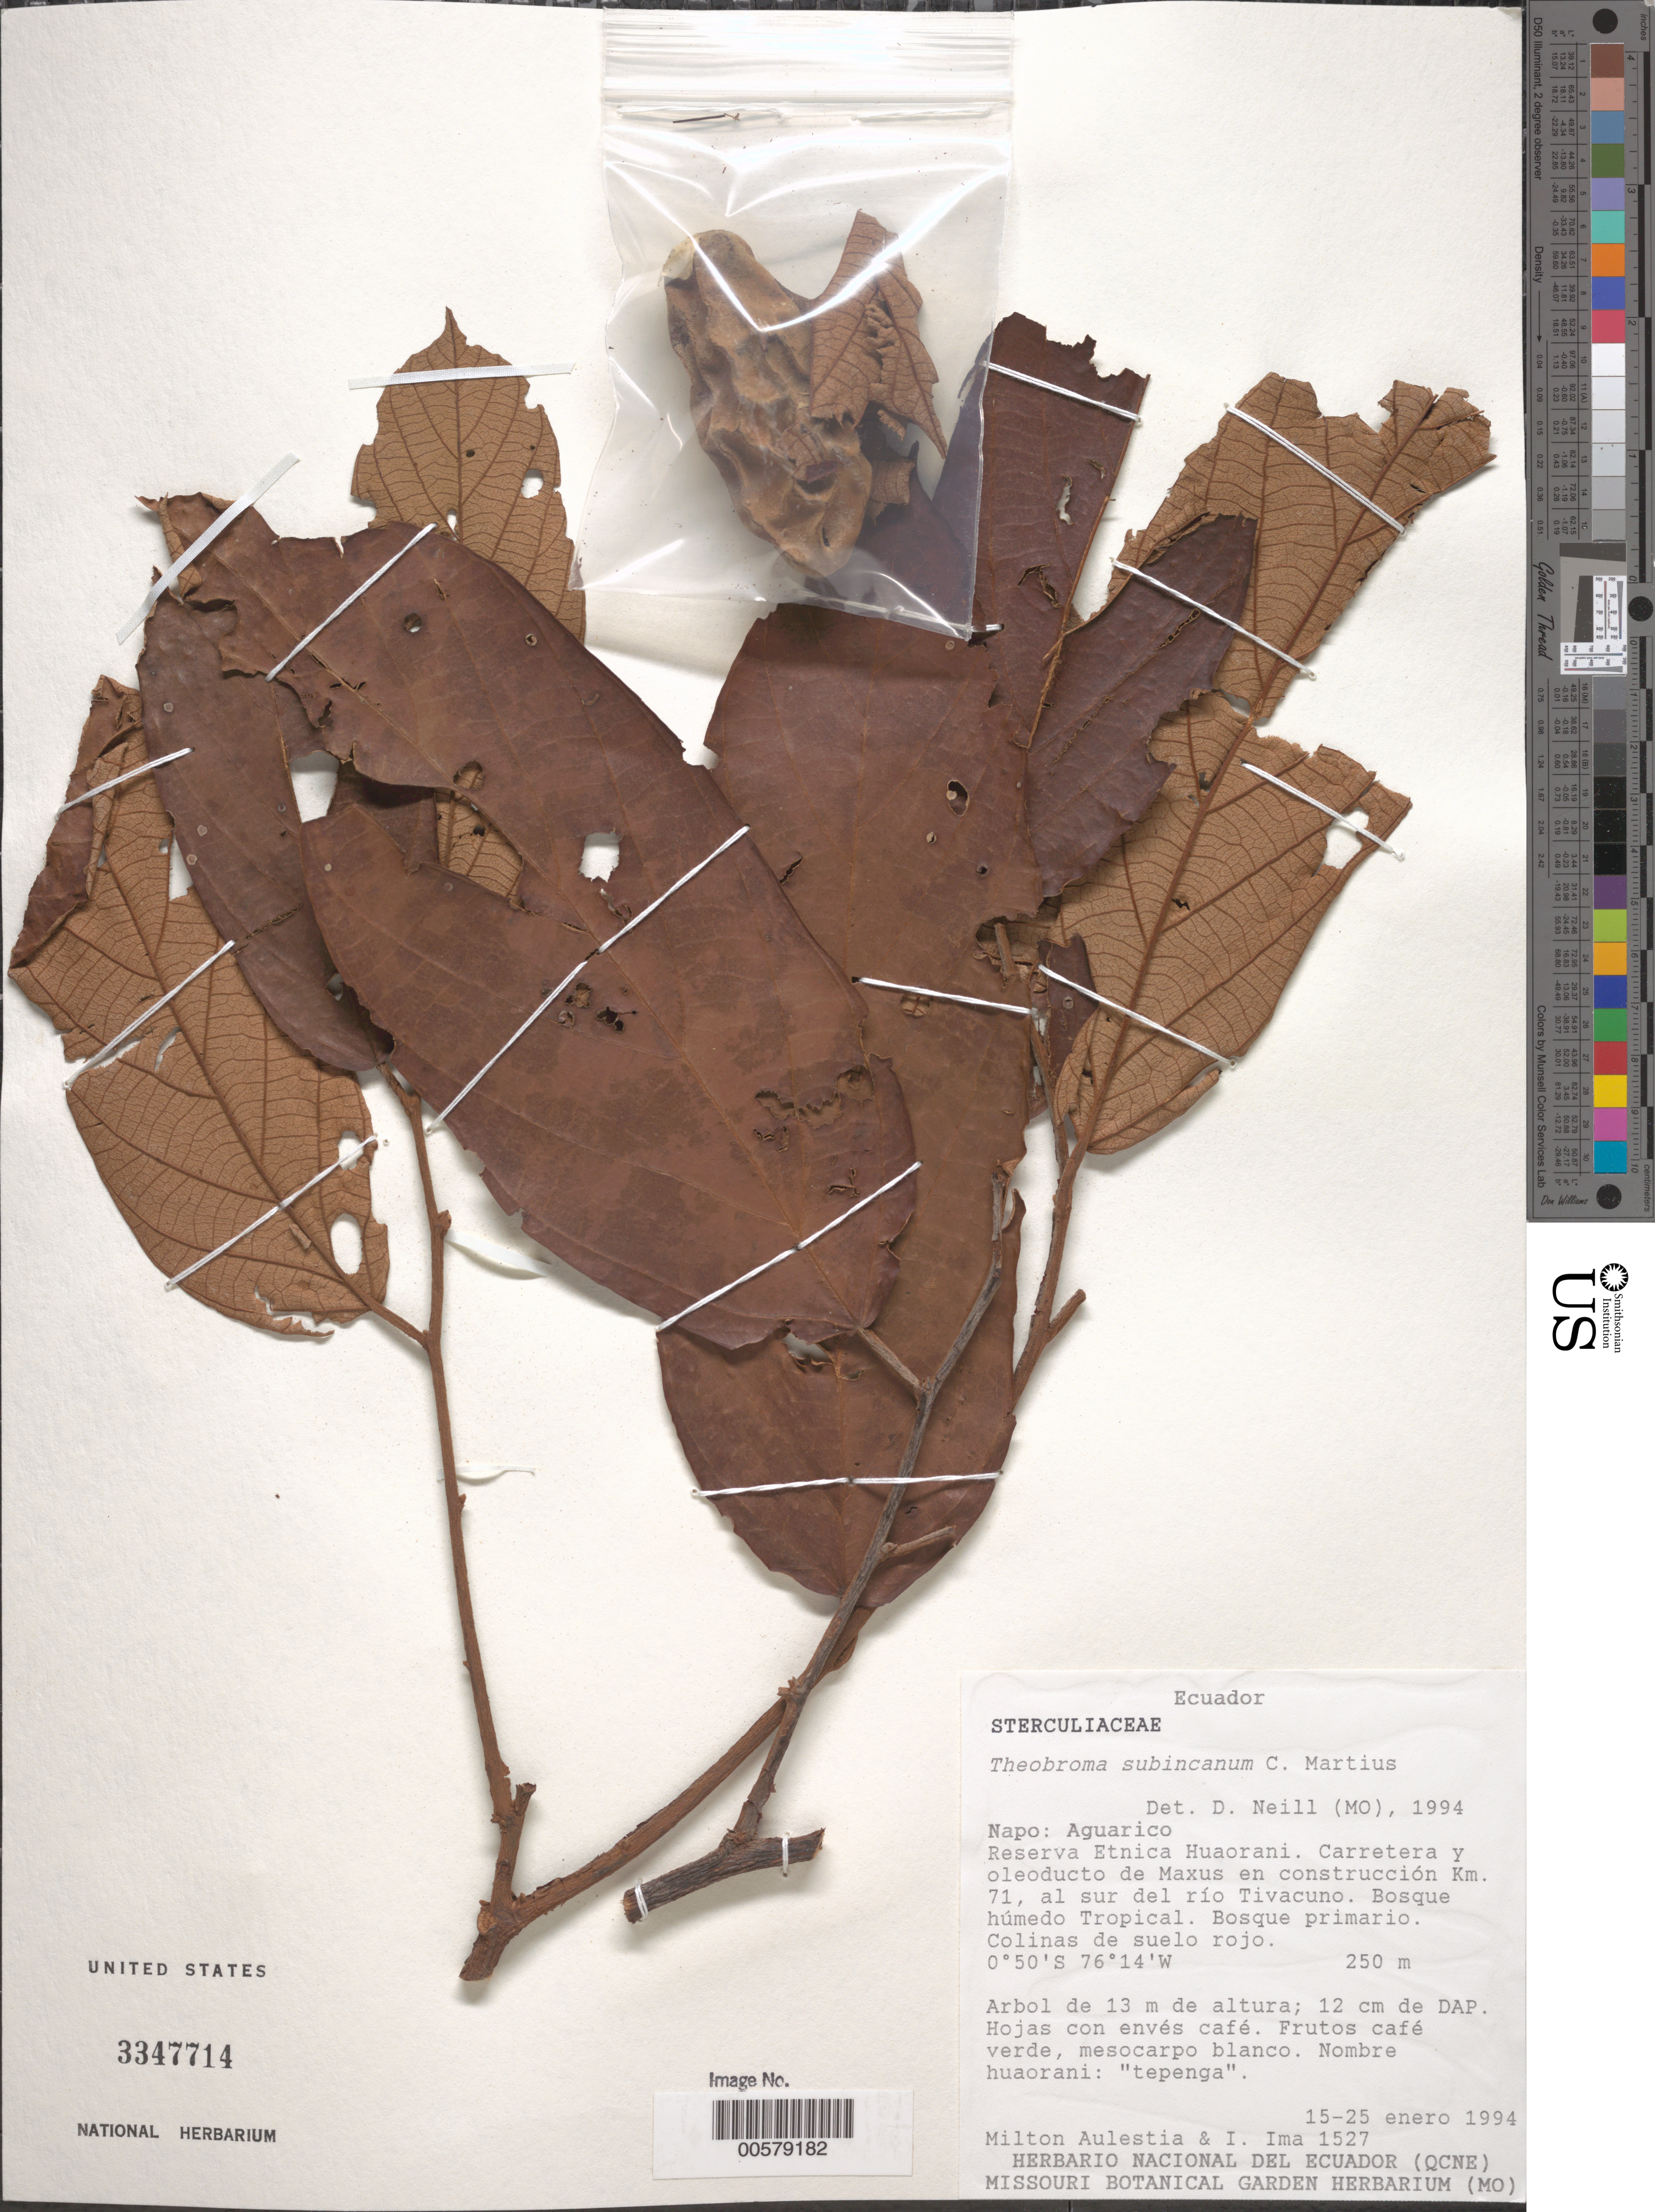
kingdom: Plantae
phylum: Tracheophyta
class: Magnoliopsida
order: Malvales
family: Malvaceae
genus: Theobroma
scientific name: Theobroma subincanum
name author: Mart.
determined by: Neill, David Alan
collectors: M. Aulestia & I. Ima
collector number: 1527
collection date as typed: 15 Jan 1994 to 25 Jan 1994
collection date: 1994-01-15/1994-01-25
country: Ecuador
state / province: Napo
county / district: Aguarico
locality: AguaRico Reserva Etnica Huaorani, Carretera y oleoducto de Maxus en construcción, km 71, al sur del Río Tivacuno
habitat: Bosque húmedo tropical, bosque primario, scolinas de suelo rojo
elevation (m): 250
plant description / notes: Common name: Tepenga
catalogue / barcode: US 3347714